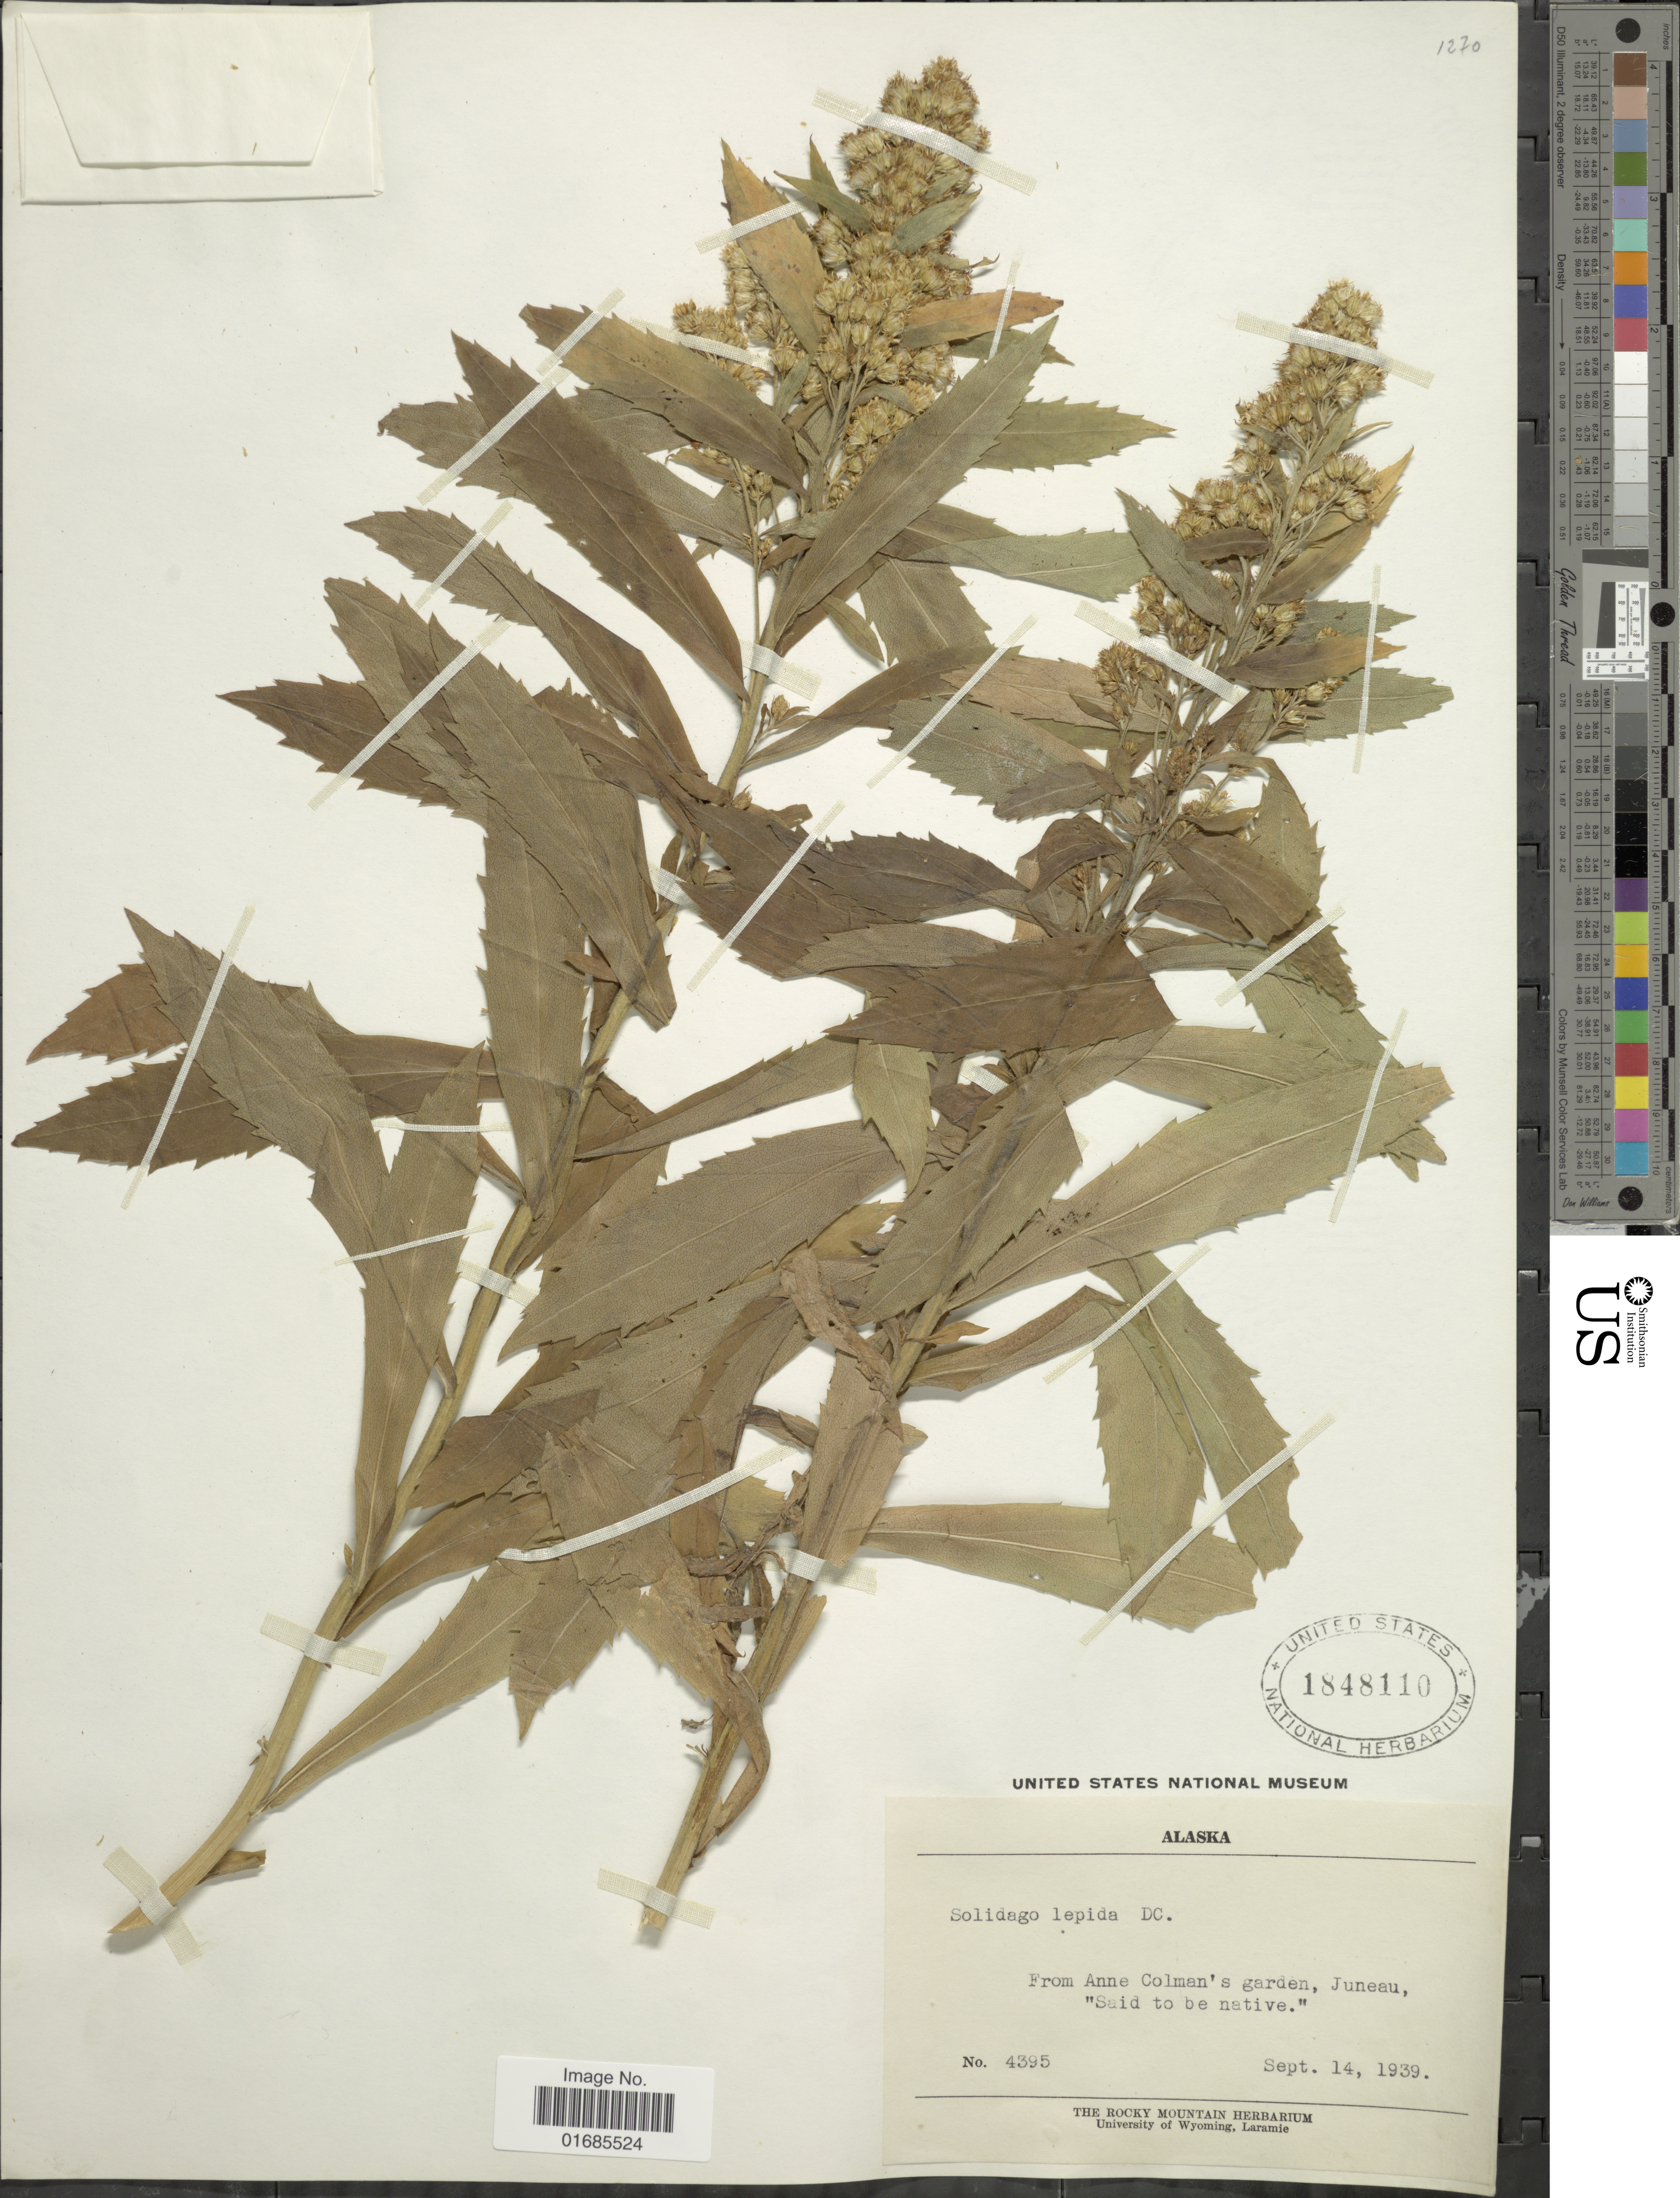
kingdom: Plantae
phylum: Tracheophyta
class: Magnoliopsida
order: Asterales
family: Asteraceae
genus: Solidago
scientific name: Solidago canadensis var. salebrosa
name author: (Piper) M.E. Jones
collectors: ex herb. The Rocky Mountain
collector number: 4395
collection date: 1939-09-14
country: United States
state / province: Alaska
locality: From Anne Colman's garden, Juneau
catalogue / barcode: US 1848110